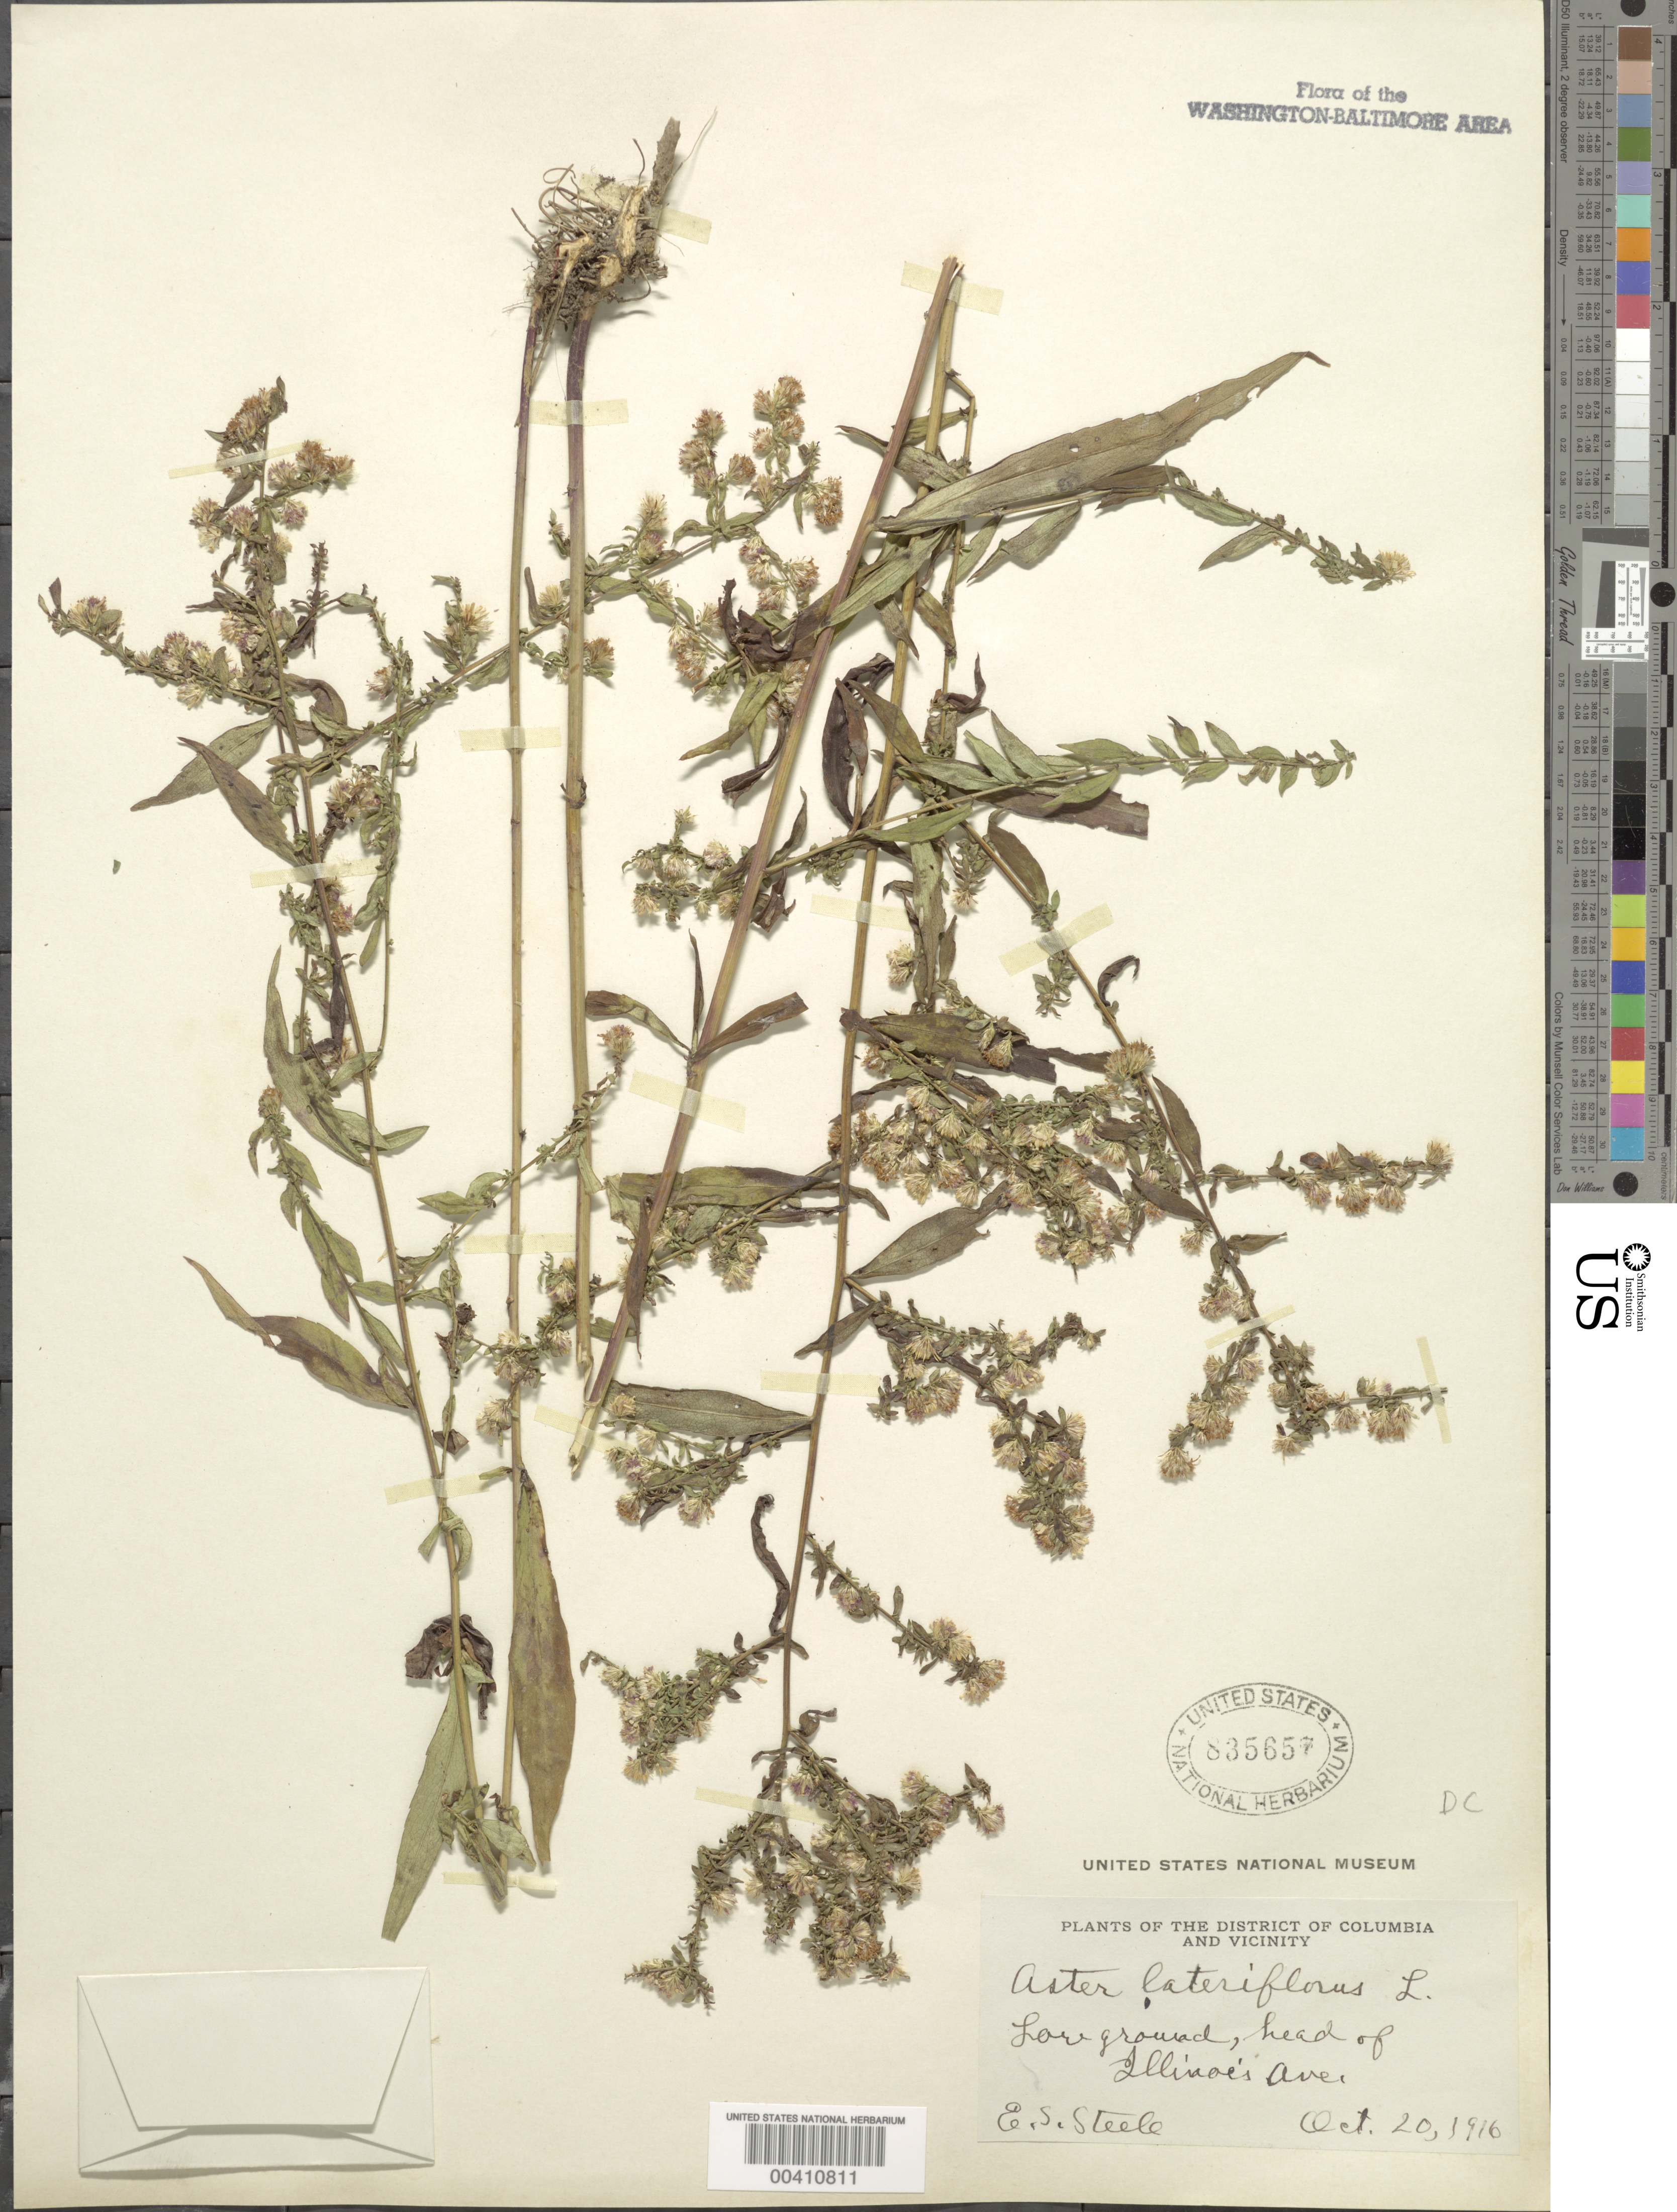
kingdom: Plantae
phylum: Tracheophyta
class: Magnoliopsida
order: Asterales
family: Asteraceae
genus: Symphyotrichum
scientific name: Symphyotrichum lateriflorum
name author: (L.) Á. Löve & D. Löve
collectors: E. Steele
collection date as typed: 20 Oct 1916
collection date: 1916-10-20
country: United States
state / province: District of Columbia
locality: Illinois Ave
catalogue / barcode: US 835657